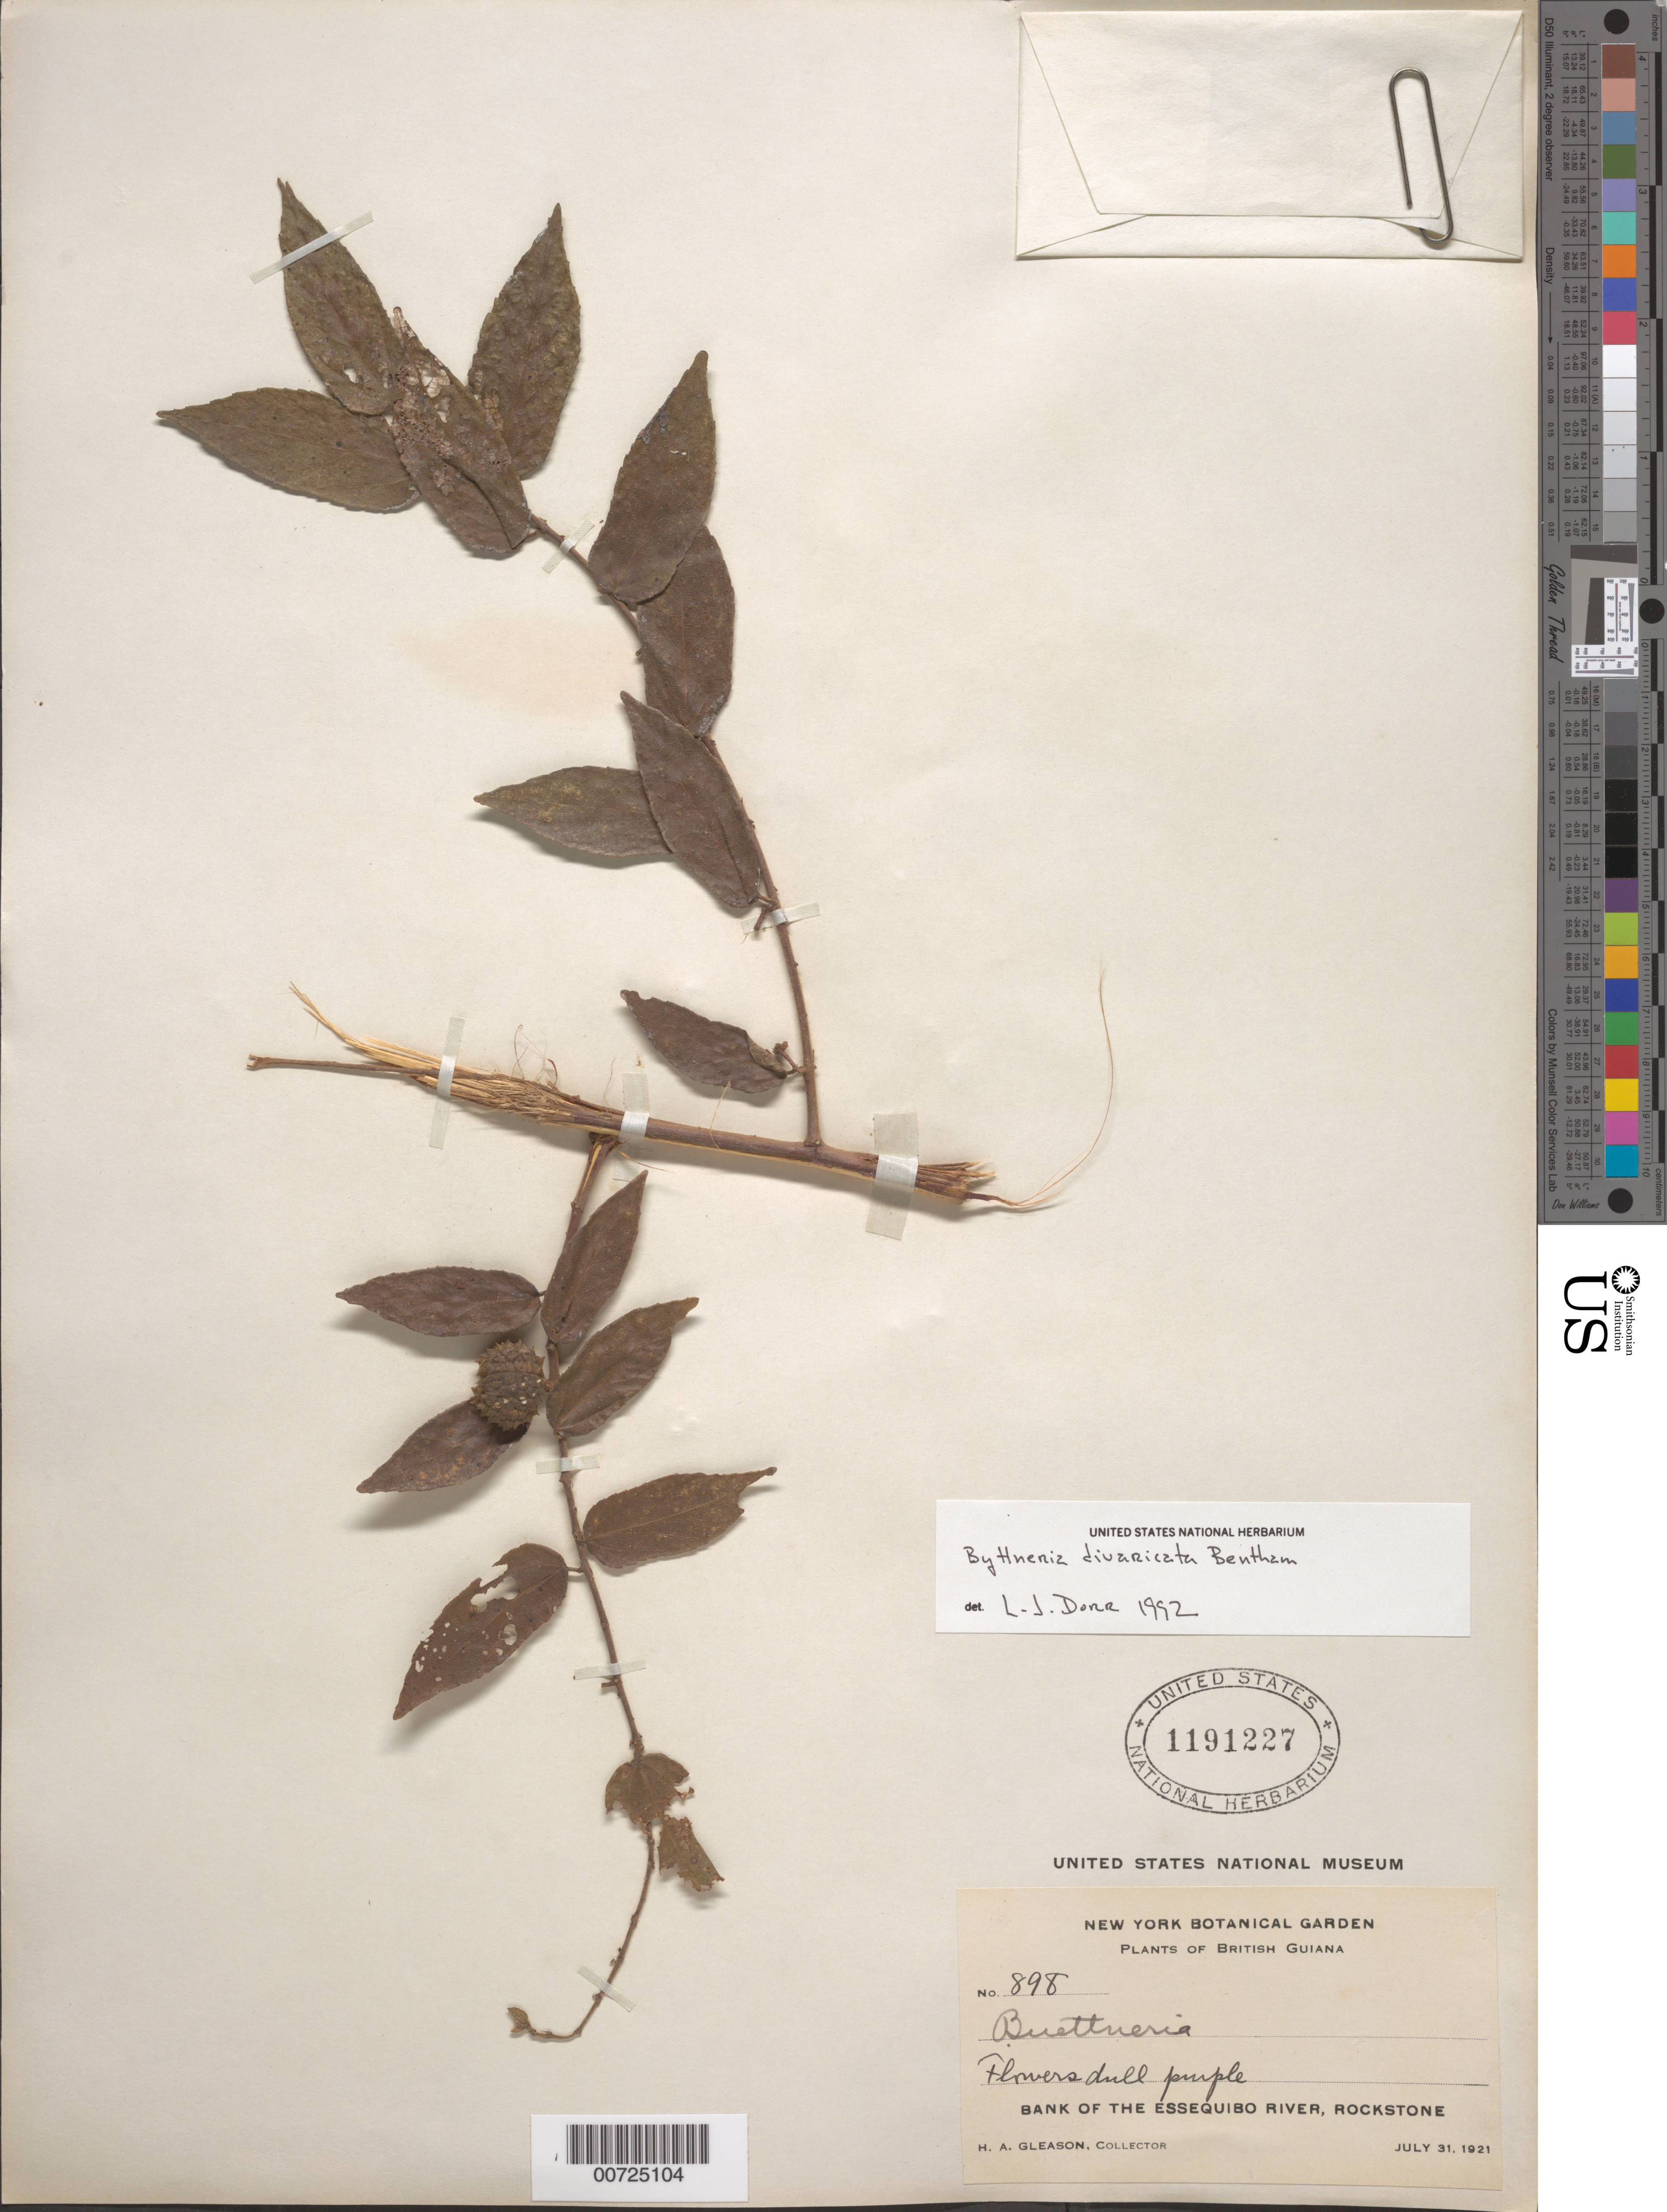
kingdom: Plantae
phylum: Tracheophyta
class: Magnoliopsida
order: Malvales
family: Malvaceae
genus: Byttneria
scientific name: Byttneria divaricata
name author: Benth.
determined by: Dorr, L. J., (BOT), Smithsonian Institution - National Museum of Natural History (UNITED STATES)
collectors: H. A. Gleason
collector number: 898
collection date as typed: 31-Jul-21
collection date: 1921-07-31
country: Guyana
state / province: U. Demerara-Berbice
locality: Rockstone, on the Essequibo River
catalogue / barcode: US 1191227